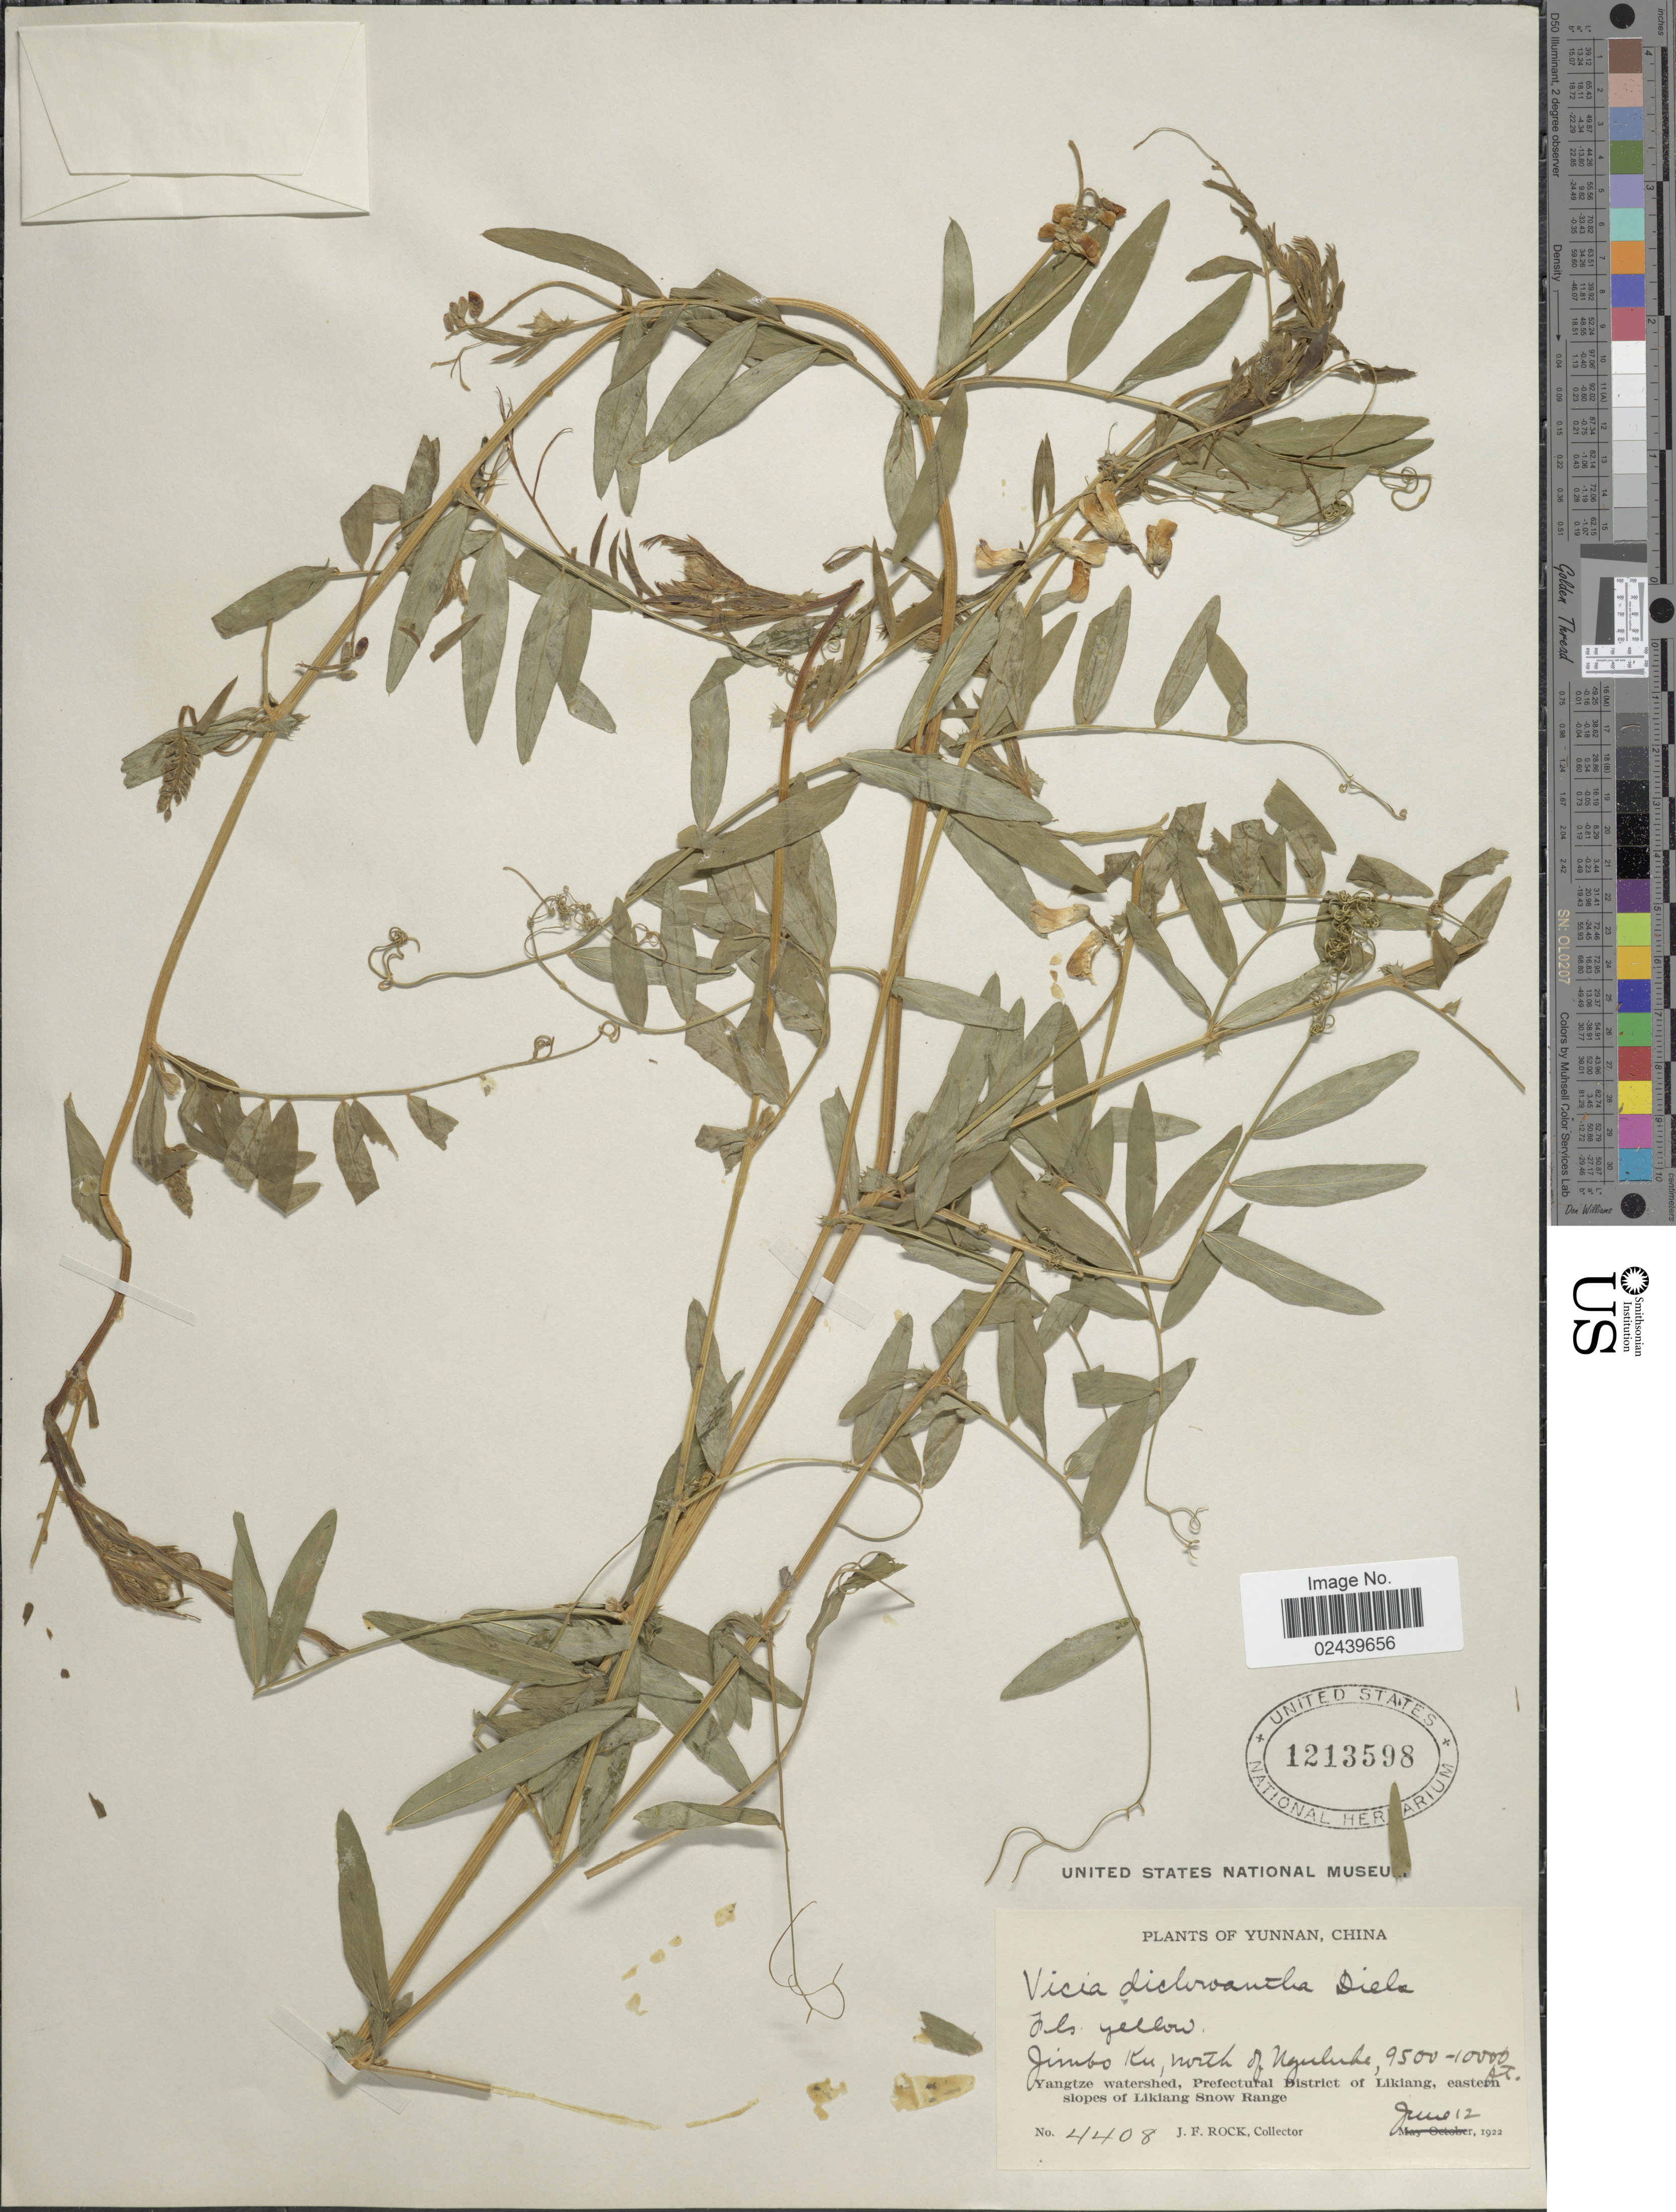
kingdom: Plantae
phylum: Tracheophyta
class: Magnoliopsida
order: Fabales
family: Fabaceae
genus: Vicia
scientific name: Vicia dichroantha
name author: Diels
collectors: J. Rock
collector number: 4408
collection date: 1922-06-12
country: China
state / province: Yunnan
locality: Jimbo Ku, north of Nguluke. Yangtze watershed, Prefectural District of Likiang, eastern slopes of Likiang Snow Range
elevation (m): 2896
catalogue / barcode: US 1213598